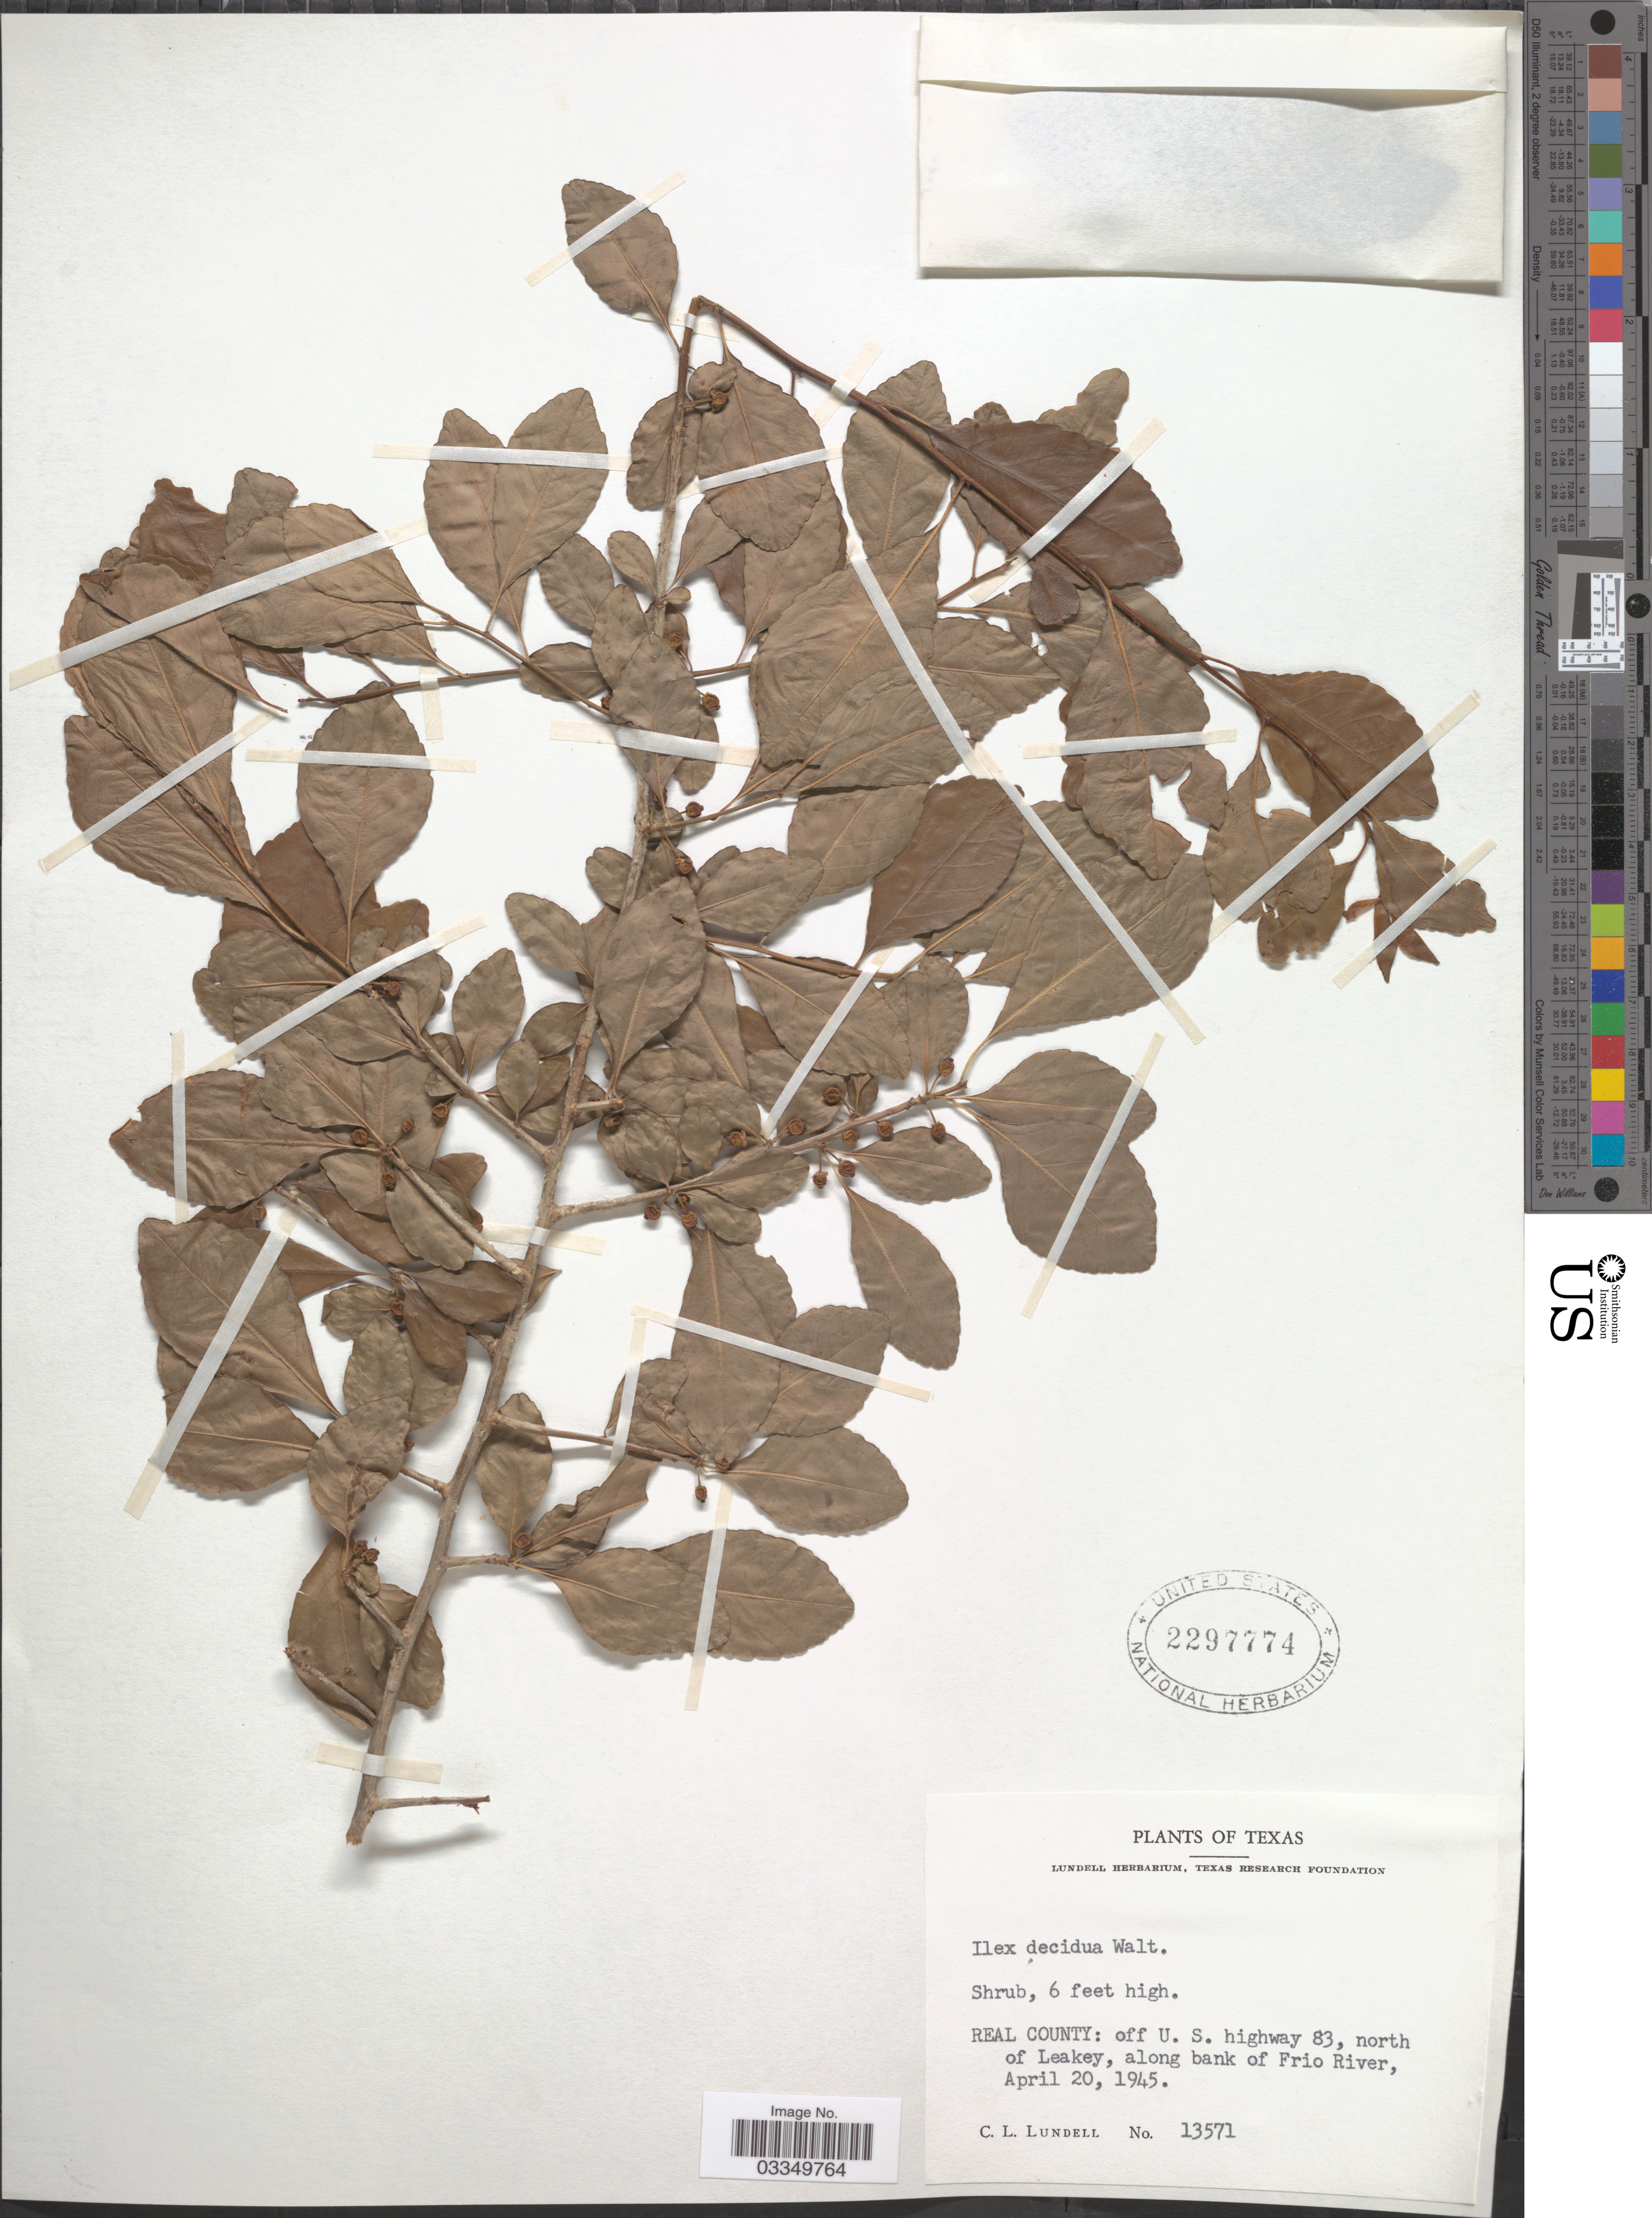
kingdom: Plantae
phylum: Tracheophyta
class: Magnoliopsida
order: Aquifoliales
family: Aquifoliaceae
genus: Ilex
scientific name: Ilex decidua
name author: Walter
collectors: C. L. Lundell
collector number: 13571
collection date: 1945-04-20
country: United States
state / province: Texas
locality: Real County: off U. S. Highway 83, north of Leakey, along bank of Frio River.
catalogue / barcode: US 2297774